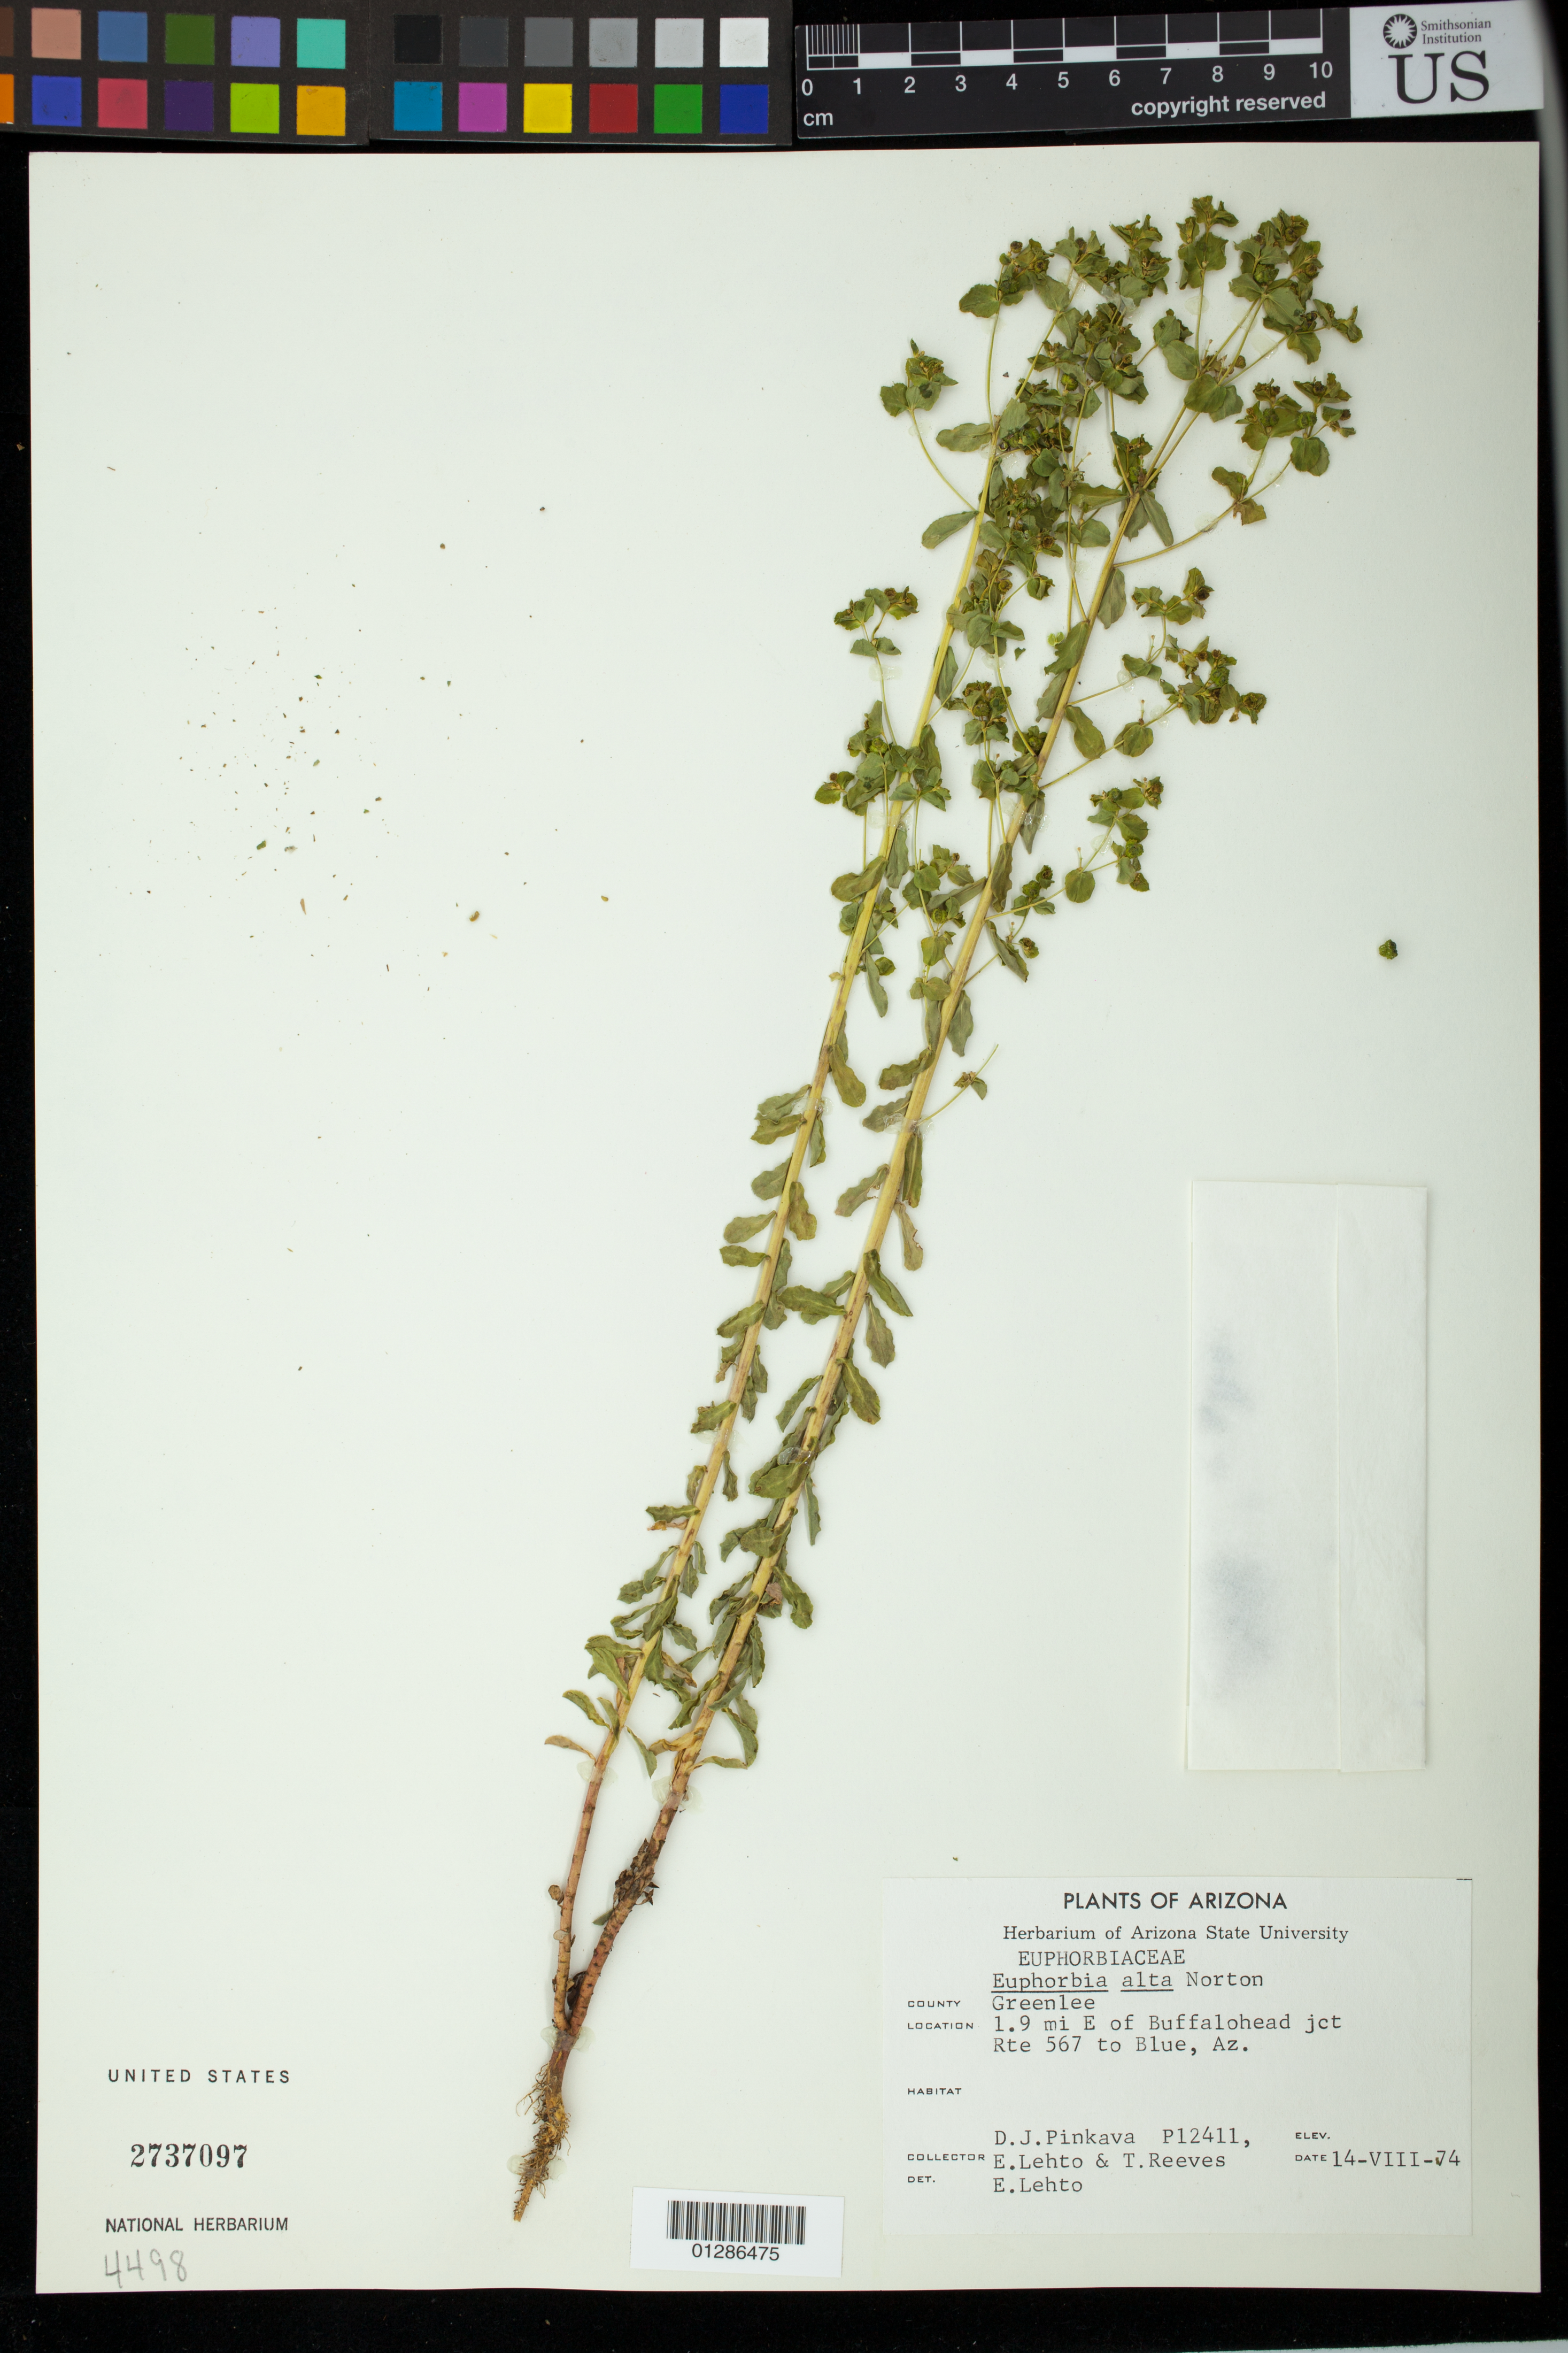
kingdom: Plantae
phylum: Tracheophyta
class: Magnoliopsida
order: Malpighiales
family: Euphorbiaceae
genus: Euphorbia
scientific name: Euphorbia alta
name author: Norton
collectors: D. Pinkava, E. Lehto & T. Reeves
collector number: P12411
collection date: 1974-08-14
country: United States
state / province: Arizona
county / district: Greenlee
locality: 1.9 mi E of Buffalohead jct Rte 567 to Blue, Az.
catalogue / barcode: US 2737097